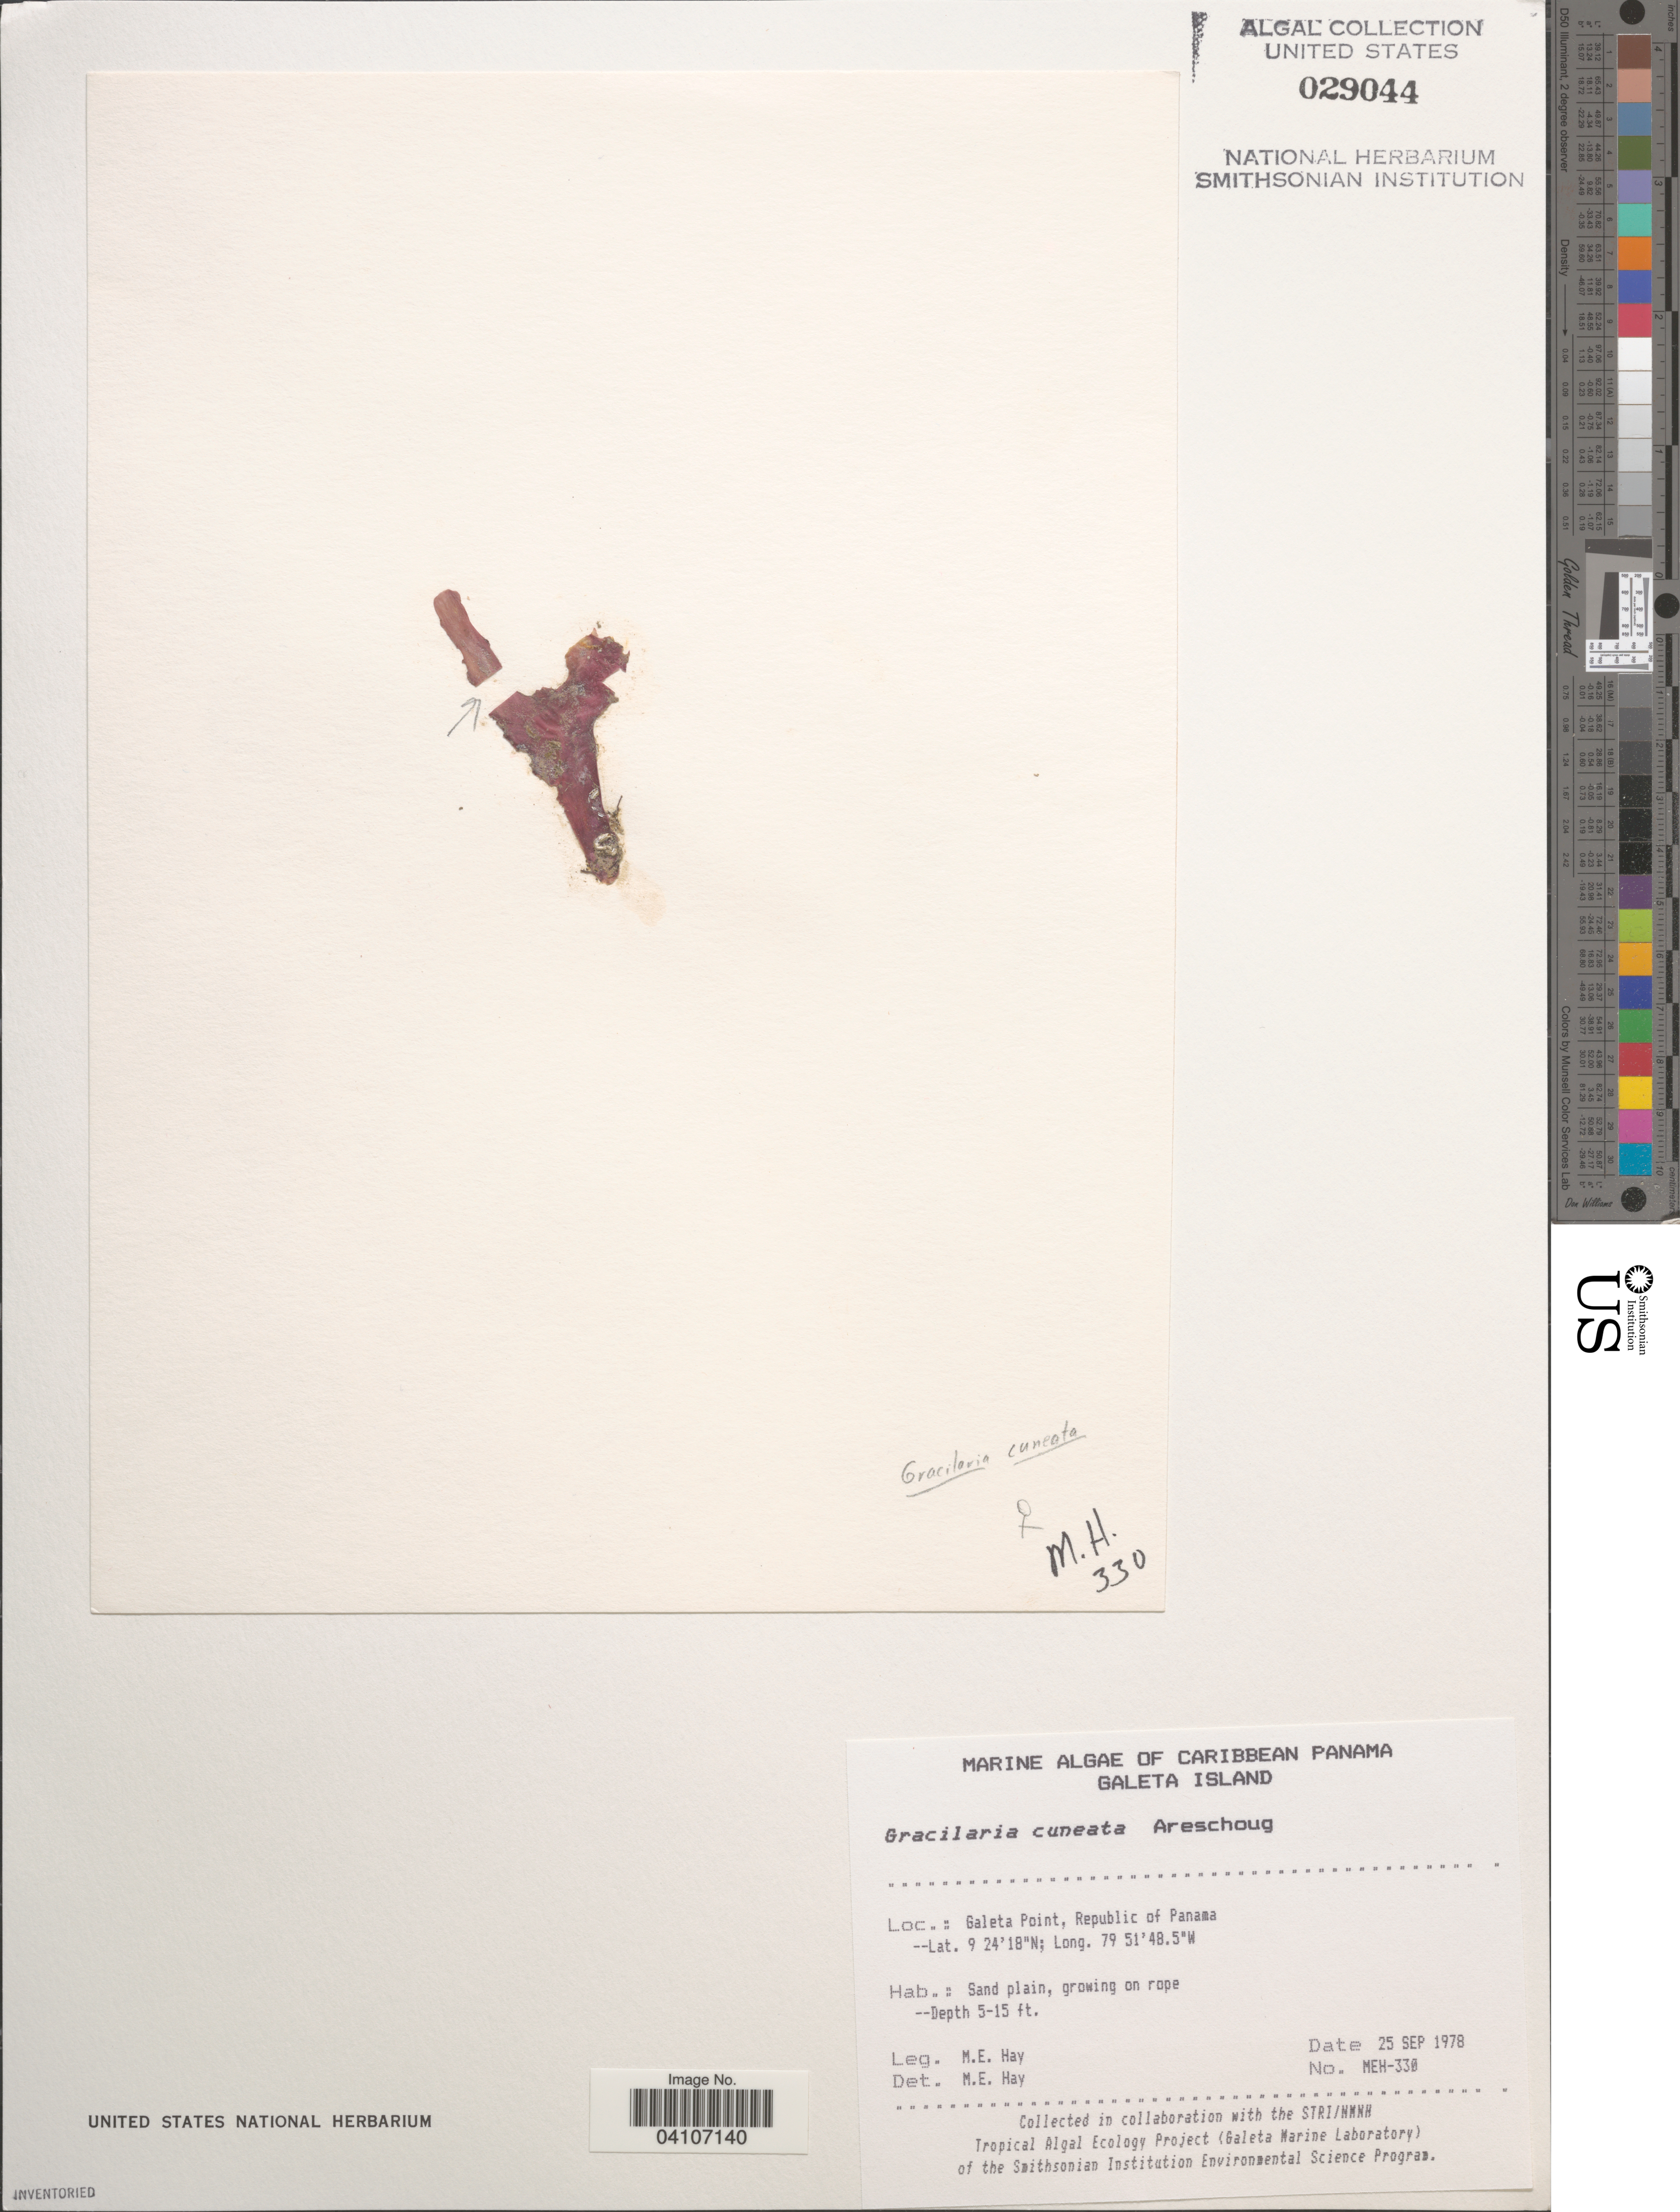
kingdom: Plantae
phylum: Rhodophyta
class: Florideophyceae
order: Gracilariales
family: Gracilariaceae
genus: Gracilaria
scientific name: Gracilaria cuneata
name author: Aresch.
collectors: M. E. Hay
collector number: MEH-330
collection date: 1978-09-25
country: Panama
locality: Caribbean Panama. Galeta Island. Galeta Point, Republic of Panama.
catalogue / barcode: US 29044